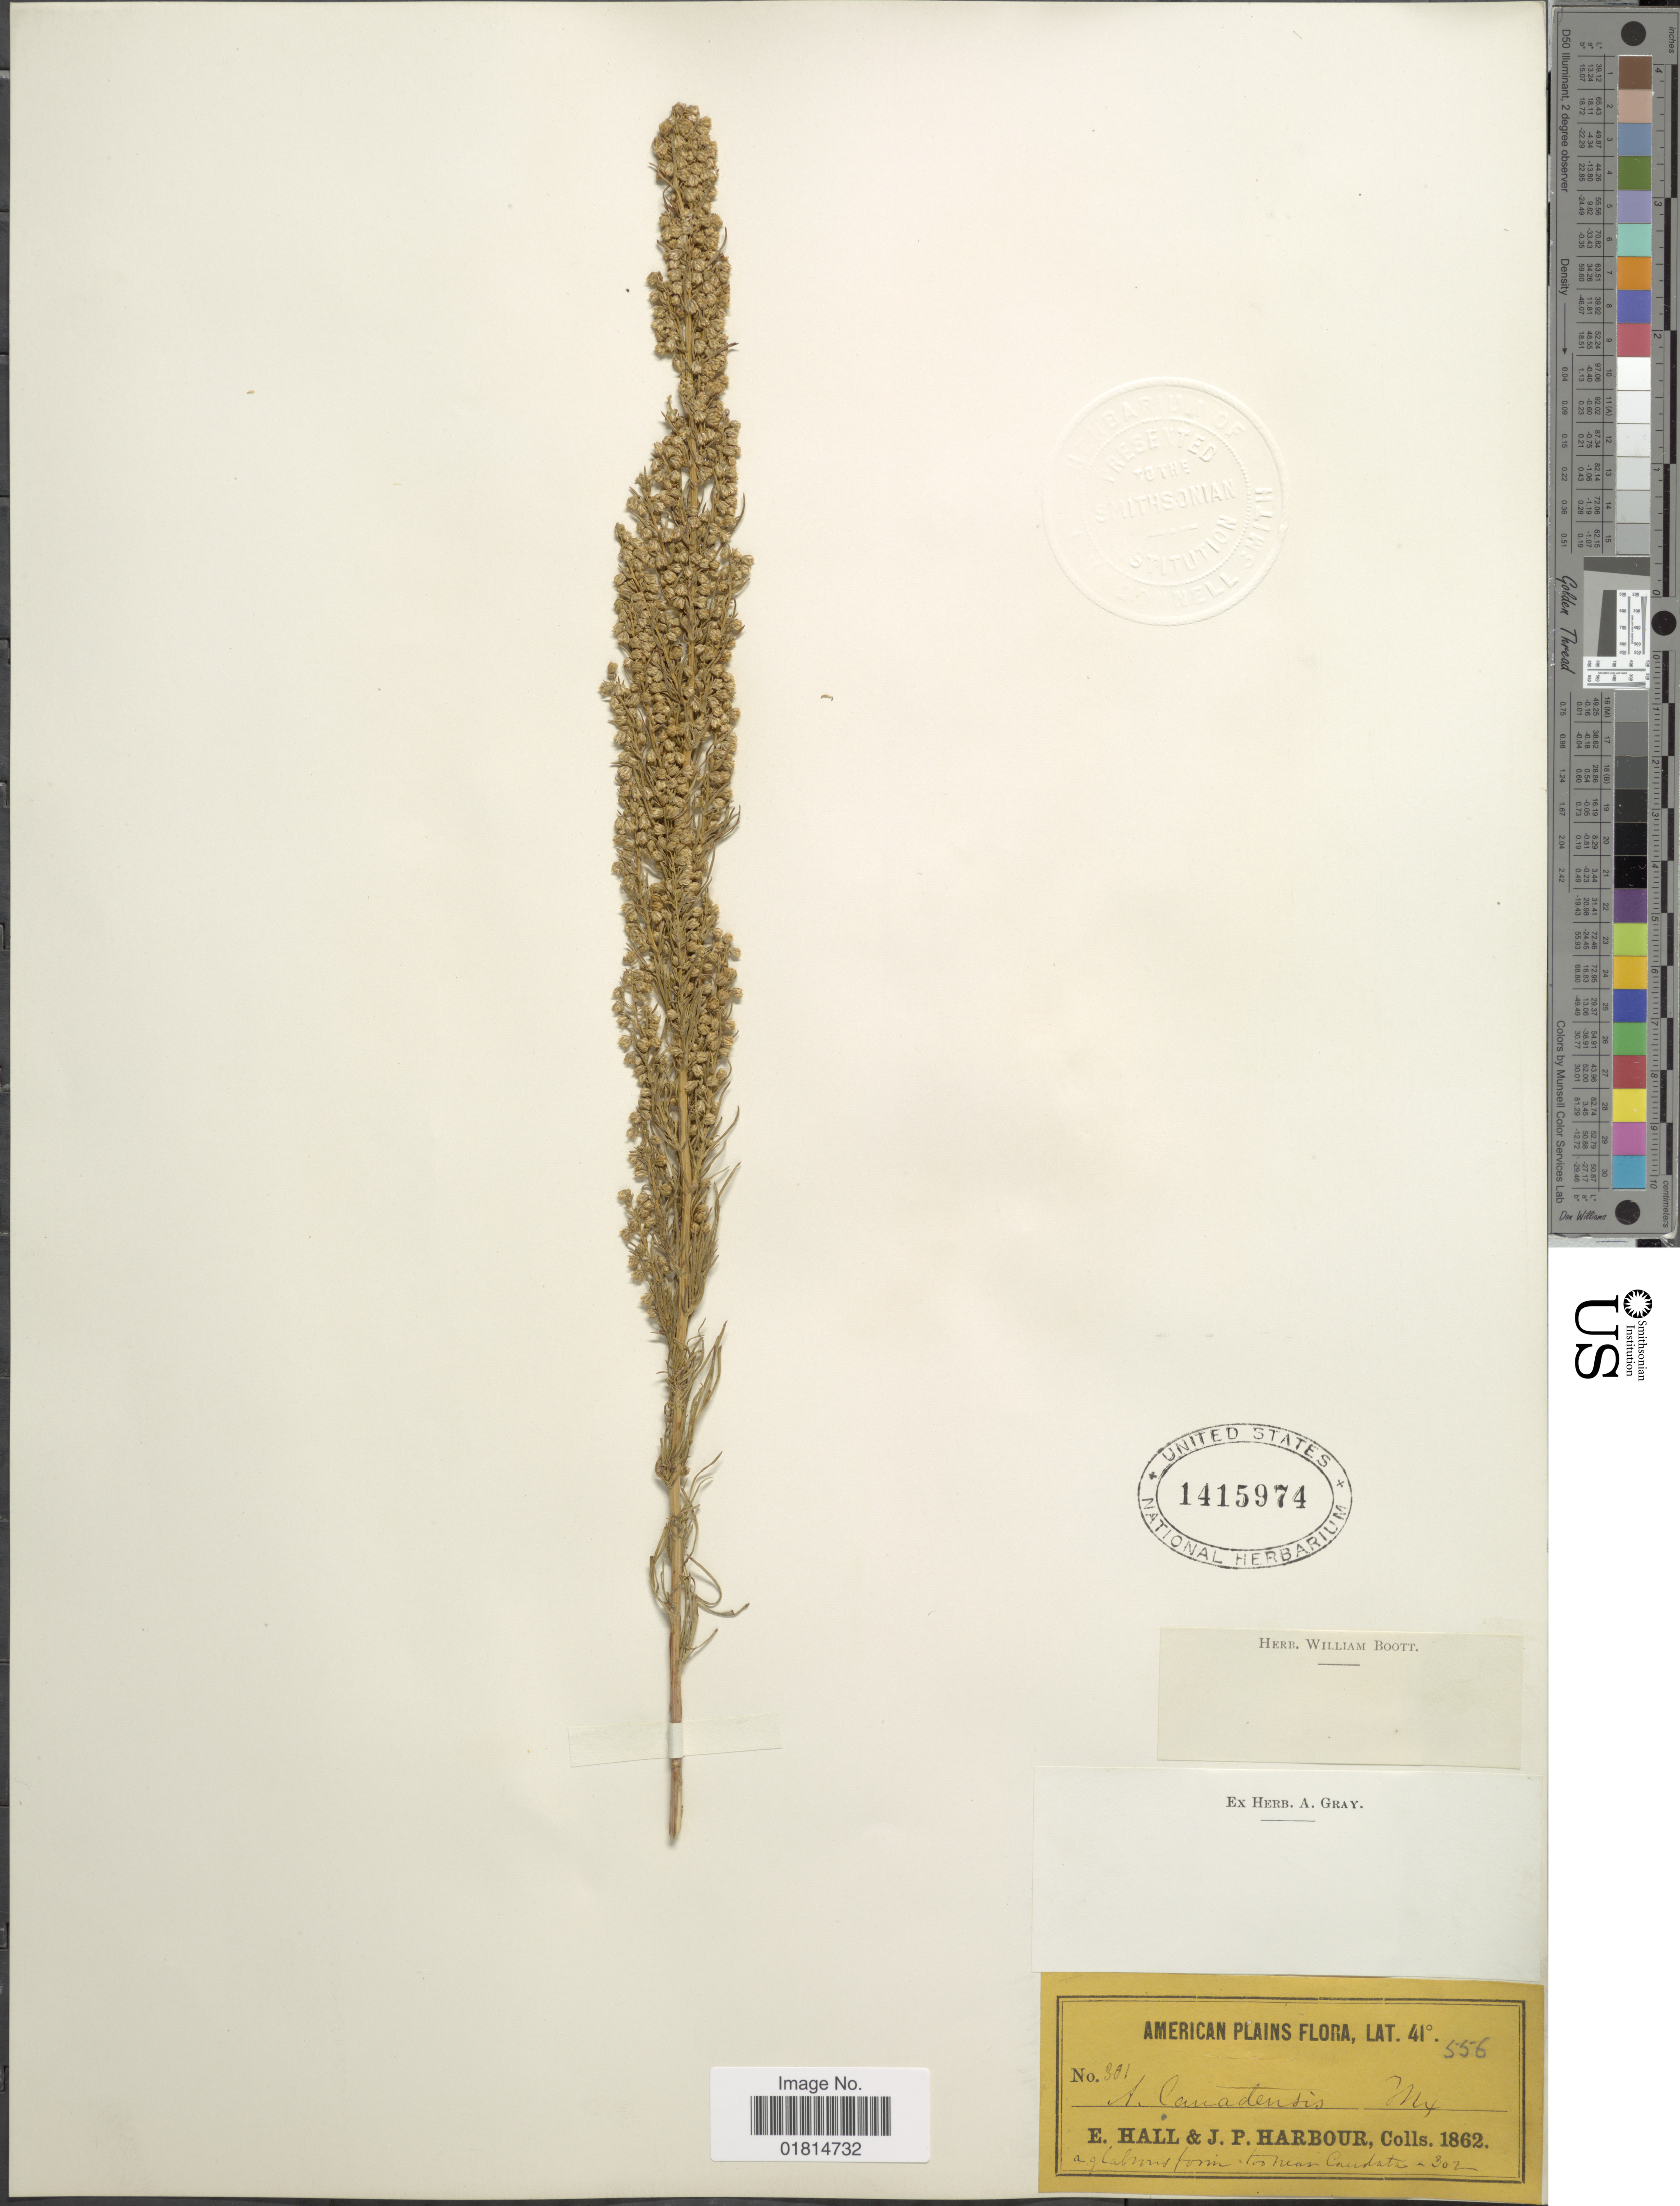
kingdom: Plantae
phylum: Tracheophyta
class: Magnoliopsida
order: Asterales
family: Asteraceae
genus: Artemisia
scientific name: Artemisia canadensis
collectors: E. Hall & J. Harbour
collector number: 381*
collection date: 1862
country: United States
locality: American Plains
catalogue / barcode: US 1415974